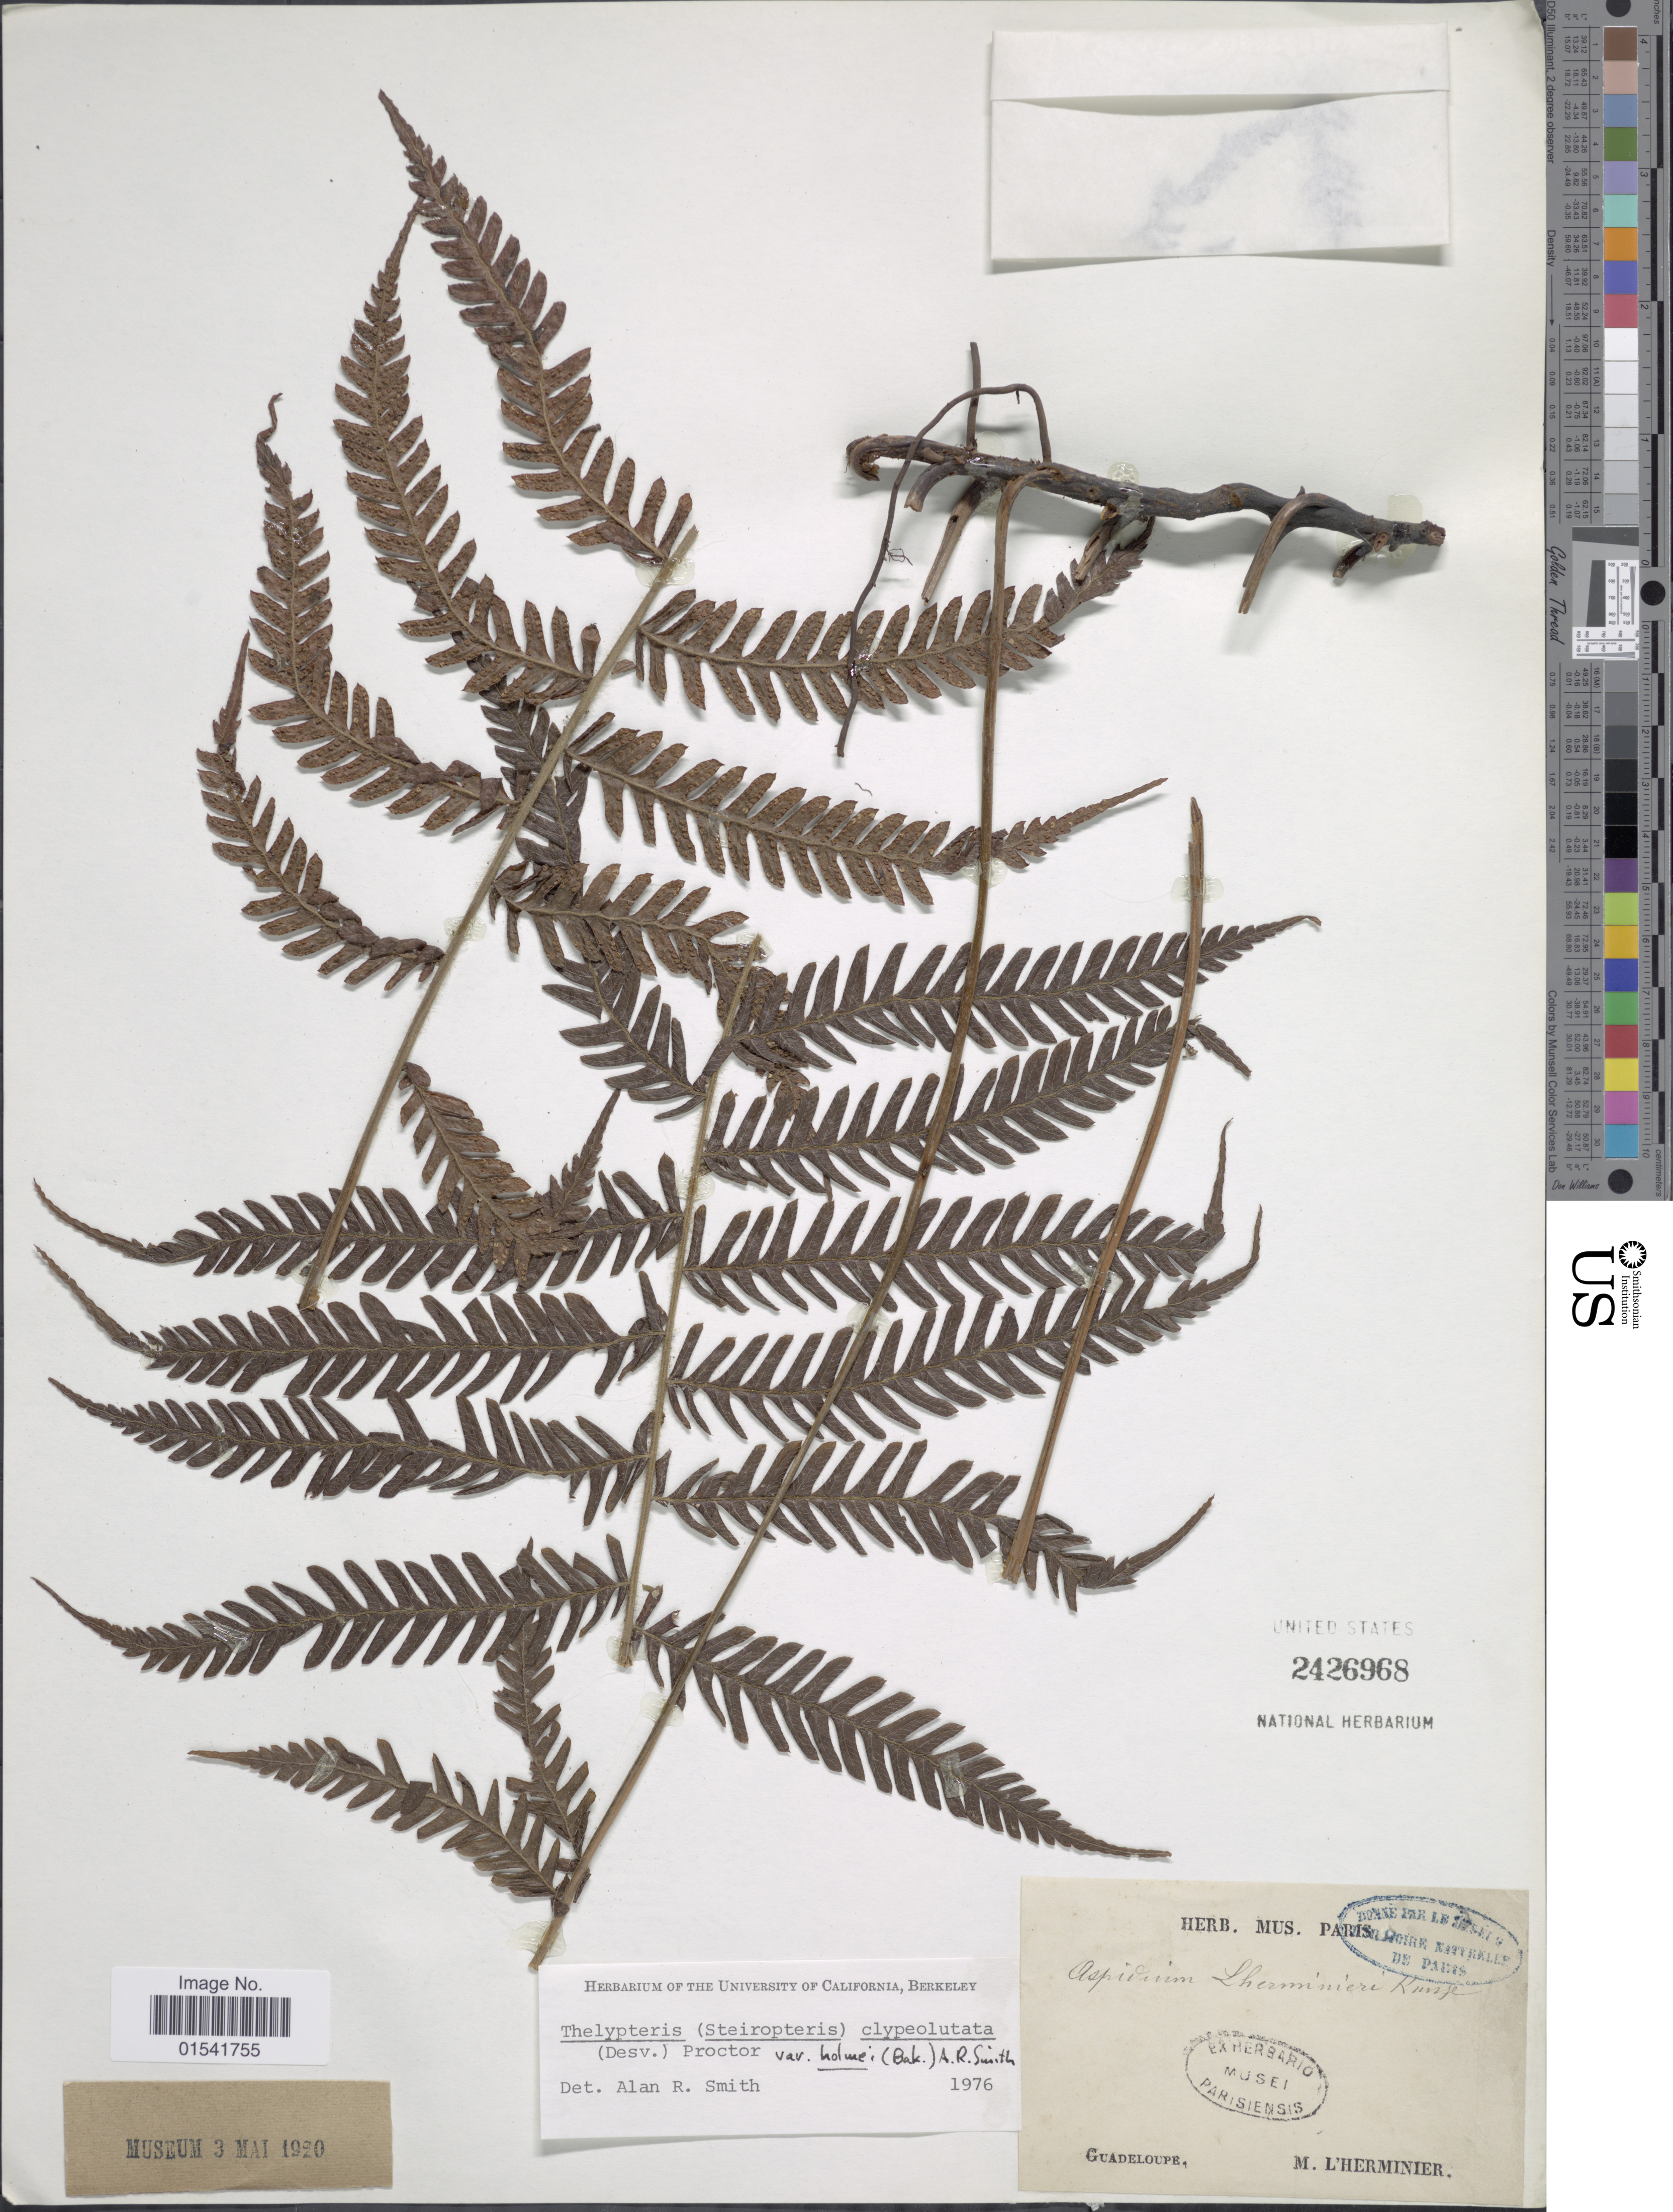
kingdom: Plantae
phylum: Tracheophyta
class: Polypodiopsida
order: Polypodiales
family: Thelypteridaceae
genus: Steiropteris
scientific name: Steiropteris clypeolutata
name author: (Desv.) Pic. Serm.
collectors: -. L'Herminier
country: Guadeloupe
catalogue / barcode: US 2426968